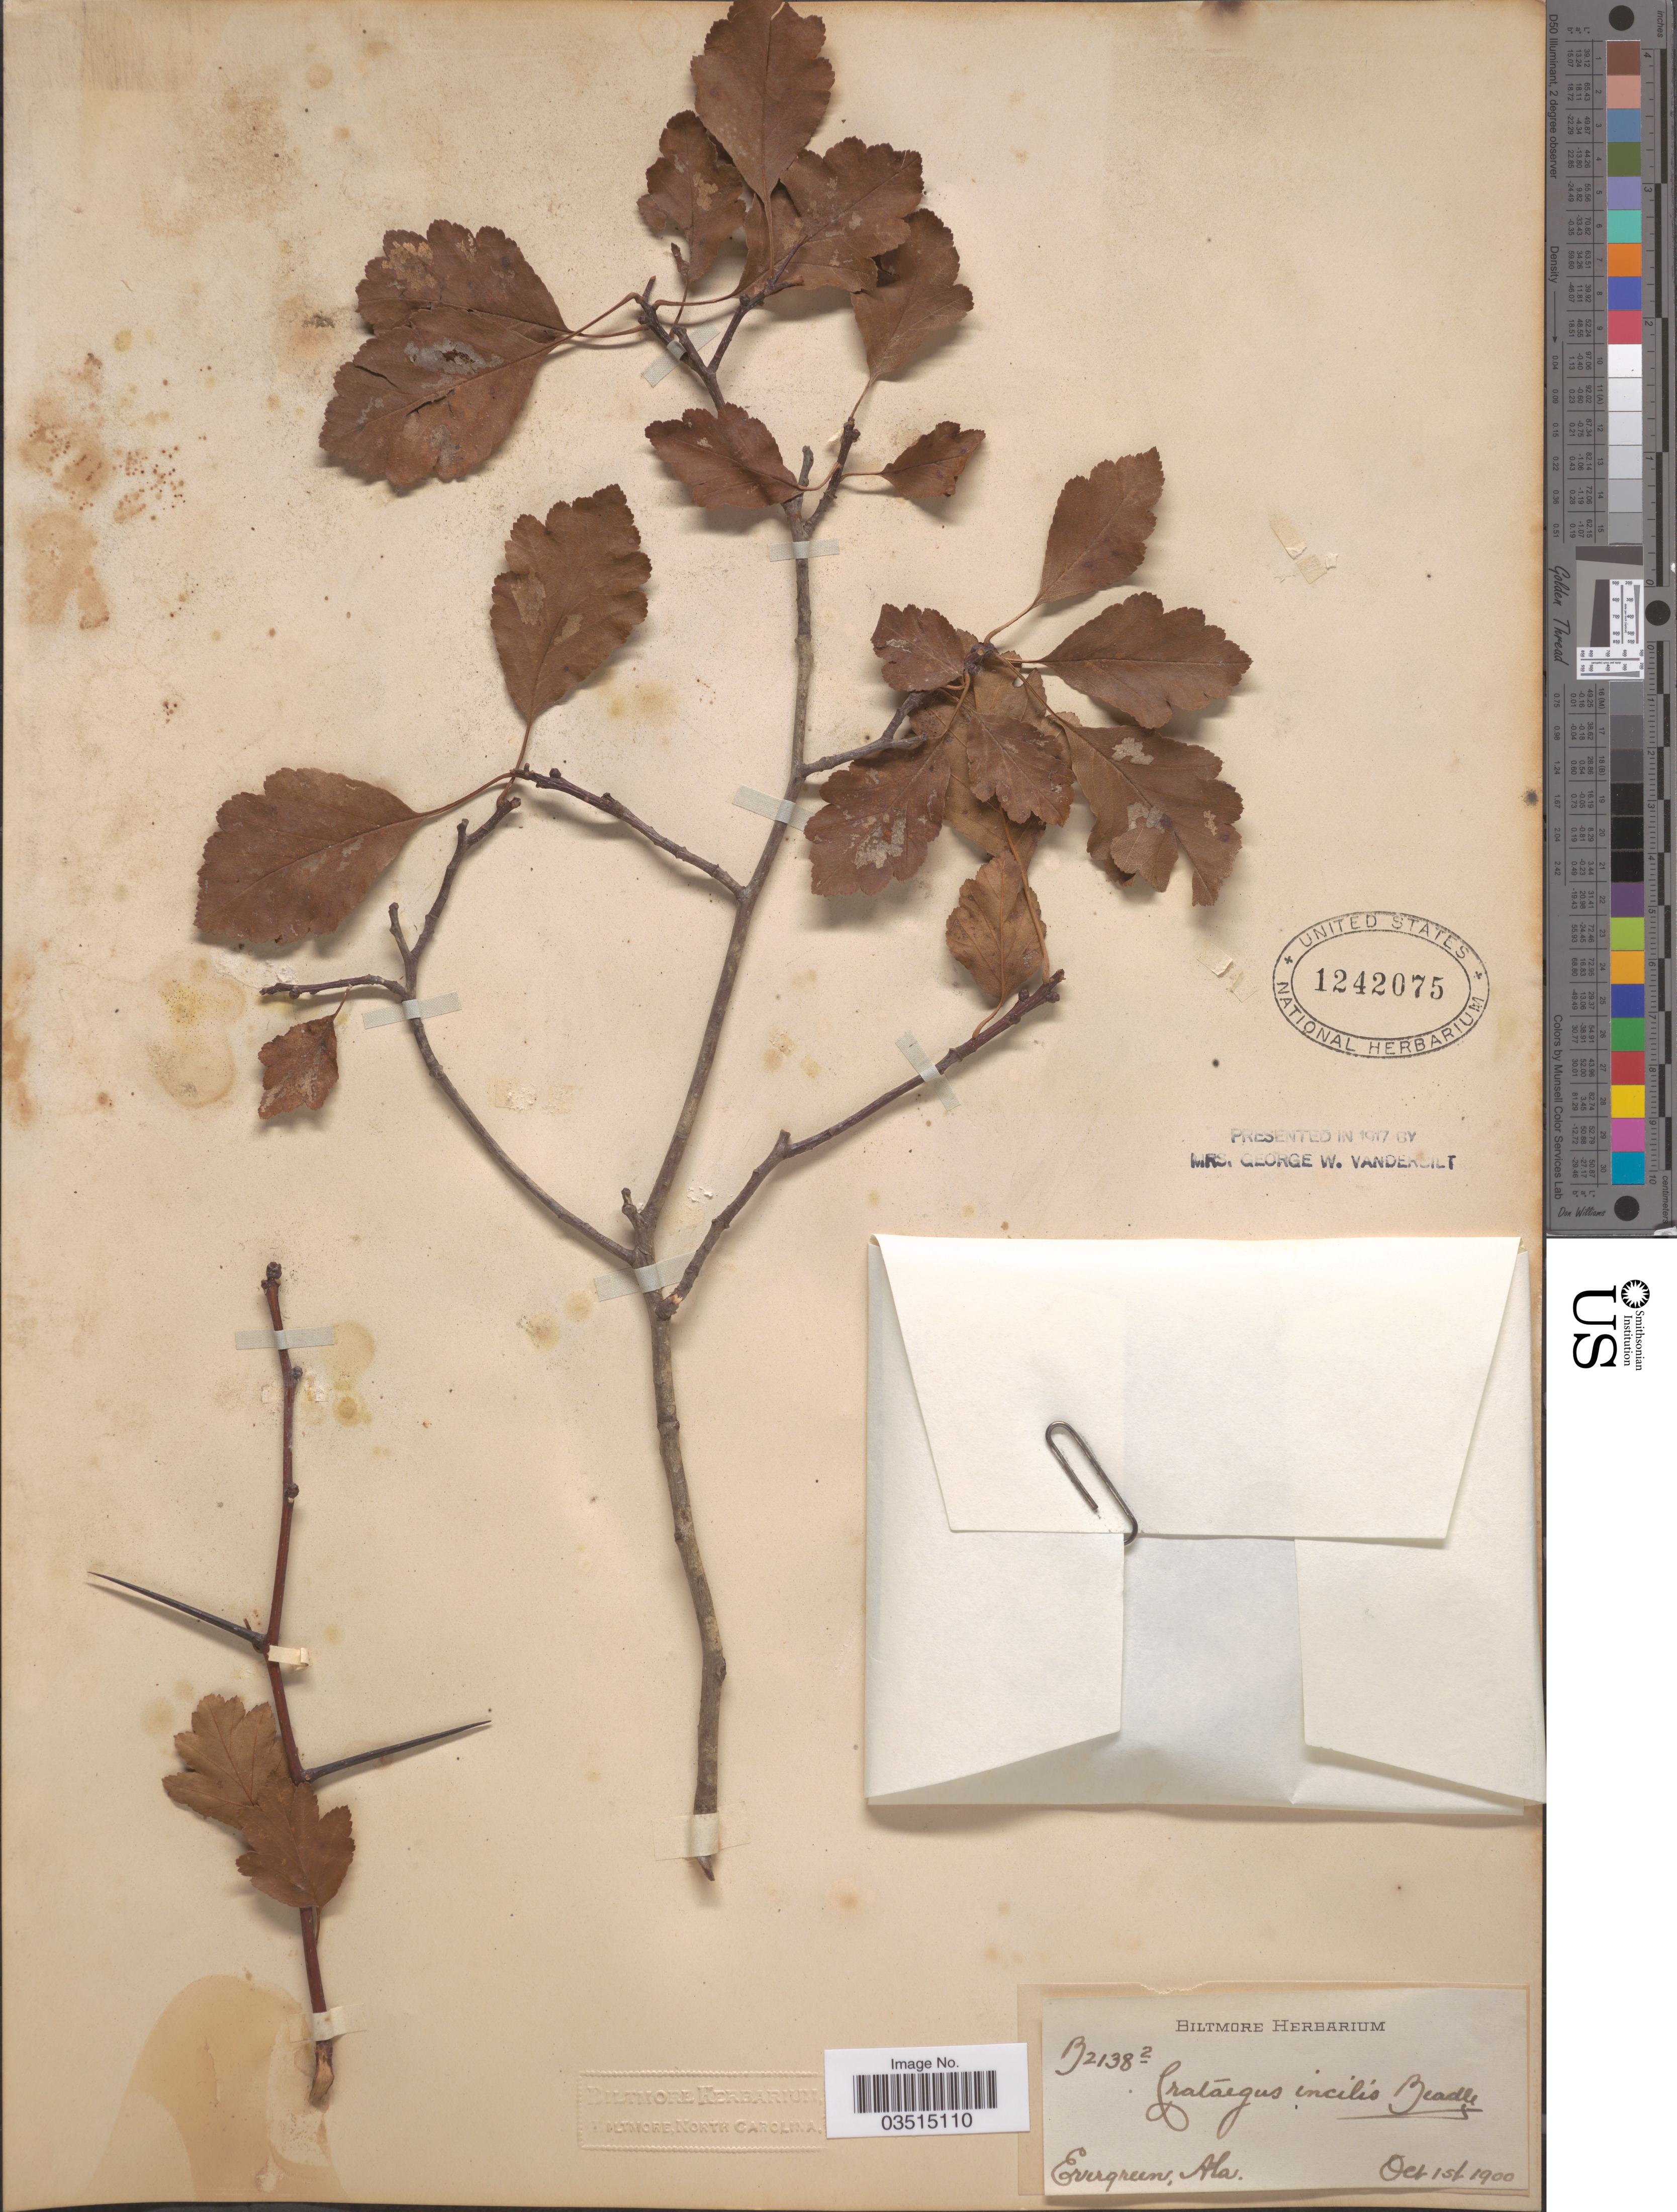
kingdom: Plantae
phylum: Tracheophyta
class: Magnoliopsida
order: Rosales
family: Rosaceae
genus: Crataegus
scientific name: Crataegus incilis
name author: Beadle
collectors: ex herb. Biltmore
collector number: B21382*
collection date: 1900-10-01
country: United States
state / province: Alabama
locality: Evergreen.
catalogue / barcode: US 1242075